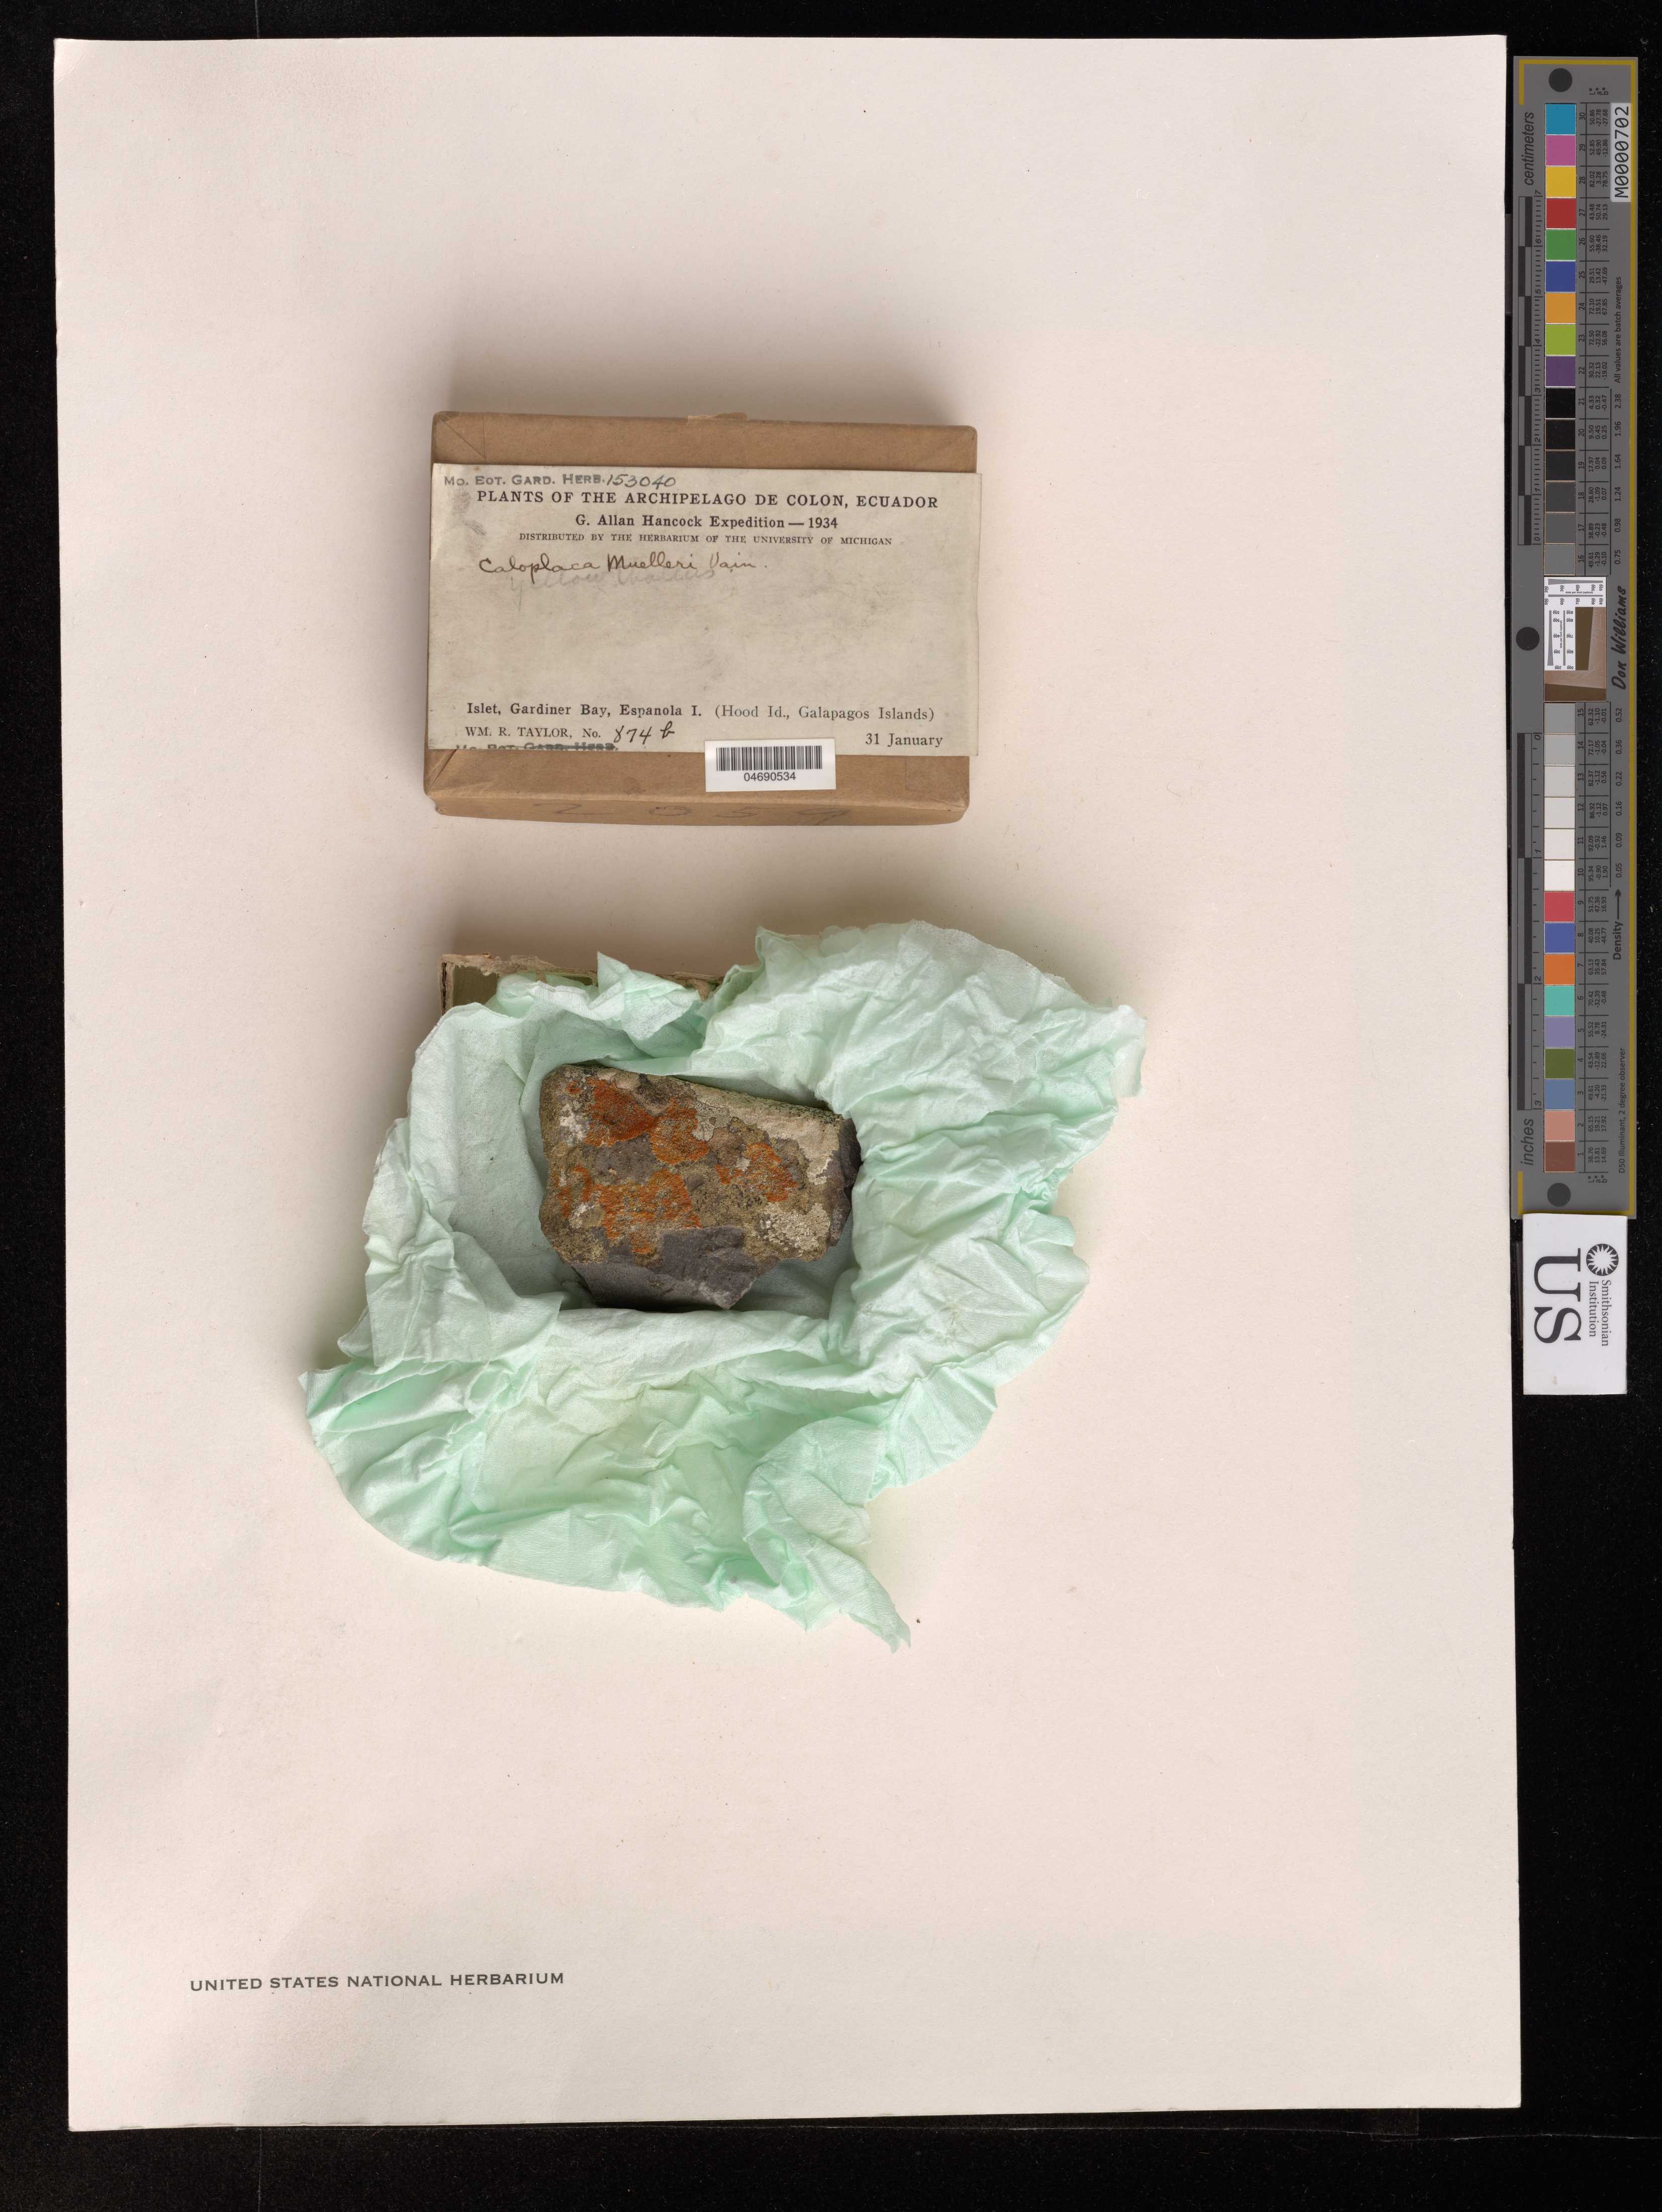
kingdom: Fungi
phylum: Ascomycota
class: Lecanoromycetes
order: Teloschistales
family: Teloschistaceae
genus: Caloplaca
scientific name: Caloplaca muelleri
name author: (Vain.) Zahlbr.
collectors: W. Taylor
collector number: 874 b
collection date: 1934-01-31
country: Ecuador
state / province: Colón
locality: Islet, Gardiner Bay, Espanola I. (Hood Id., Galapagos Islands).